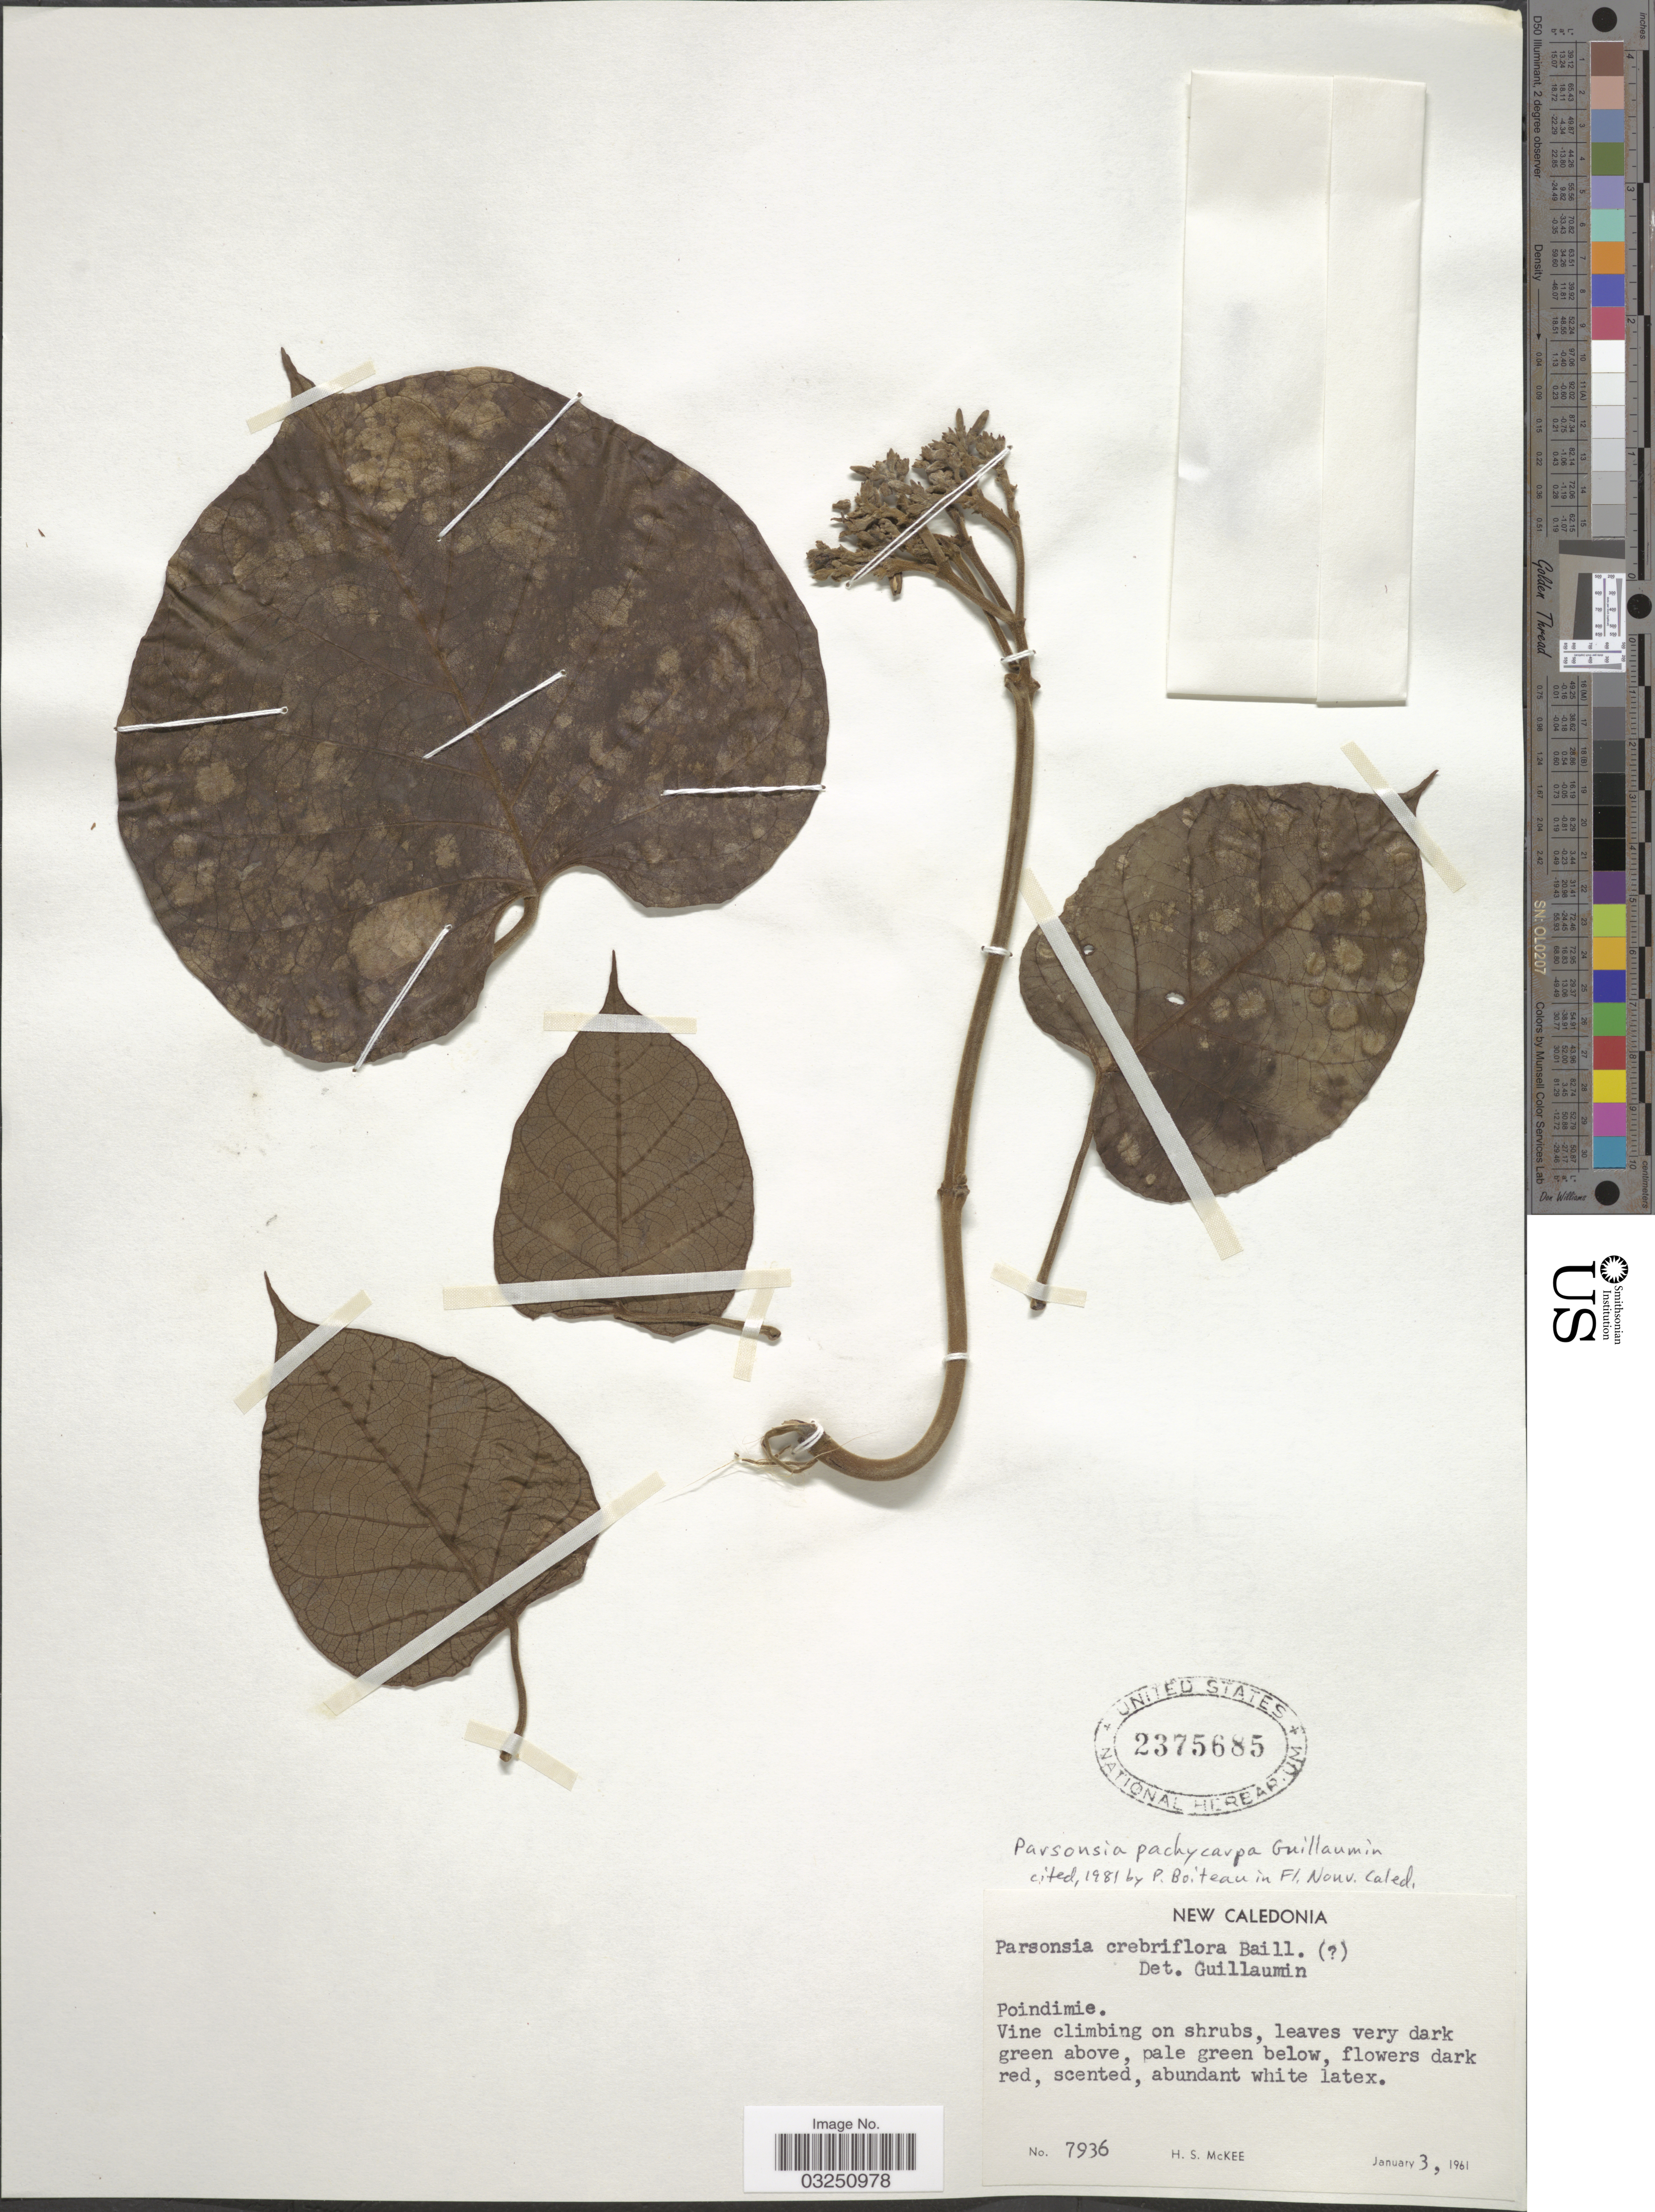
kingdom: Plantae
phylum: Tracheophyta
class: Magnoliopsida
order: Myrtales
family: Lythraceae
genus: Parsonsia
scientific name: Parsonsia pachycarpa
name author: Guillaumin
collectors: H. Mackee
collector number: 7936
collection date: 1961-01-03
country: New Caledonia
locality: Poindimie.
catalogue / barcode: US 2375685